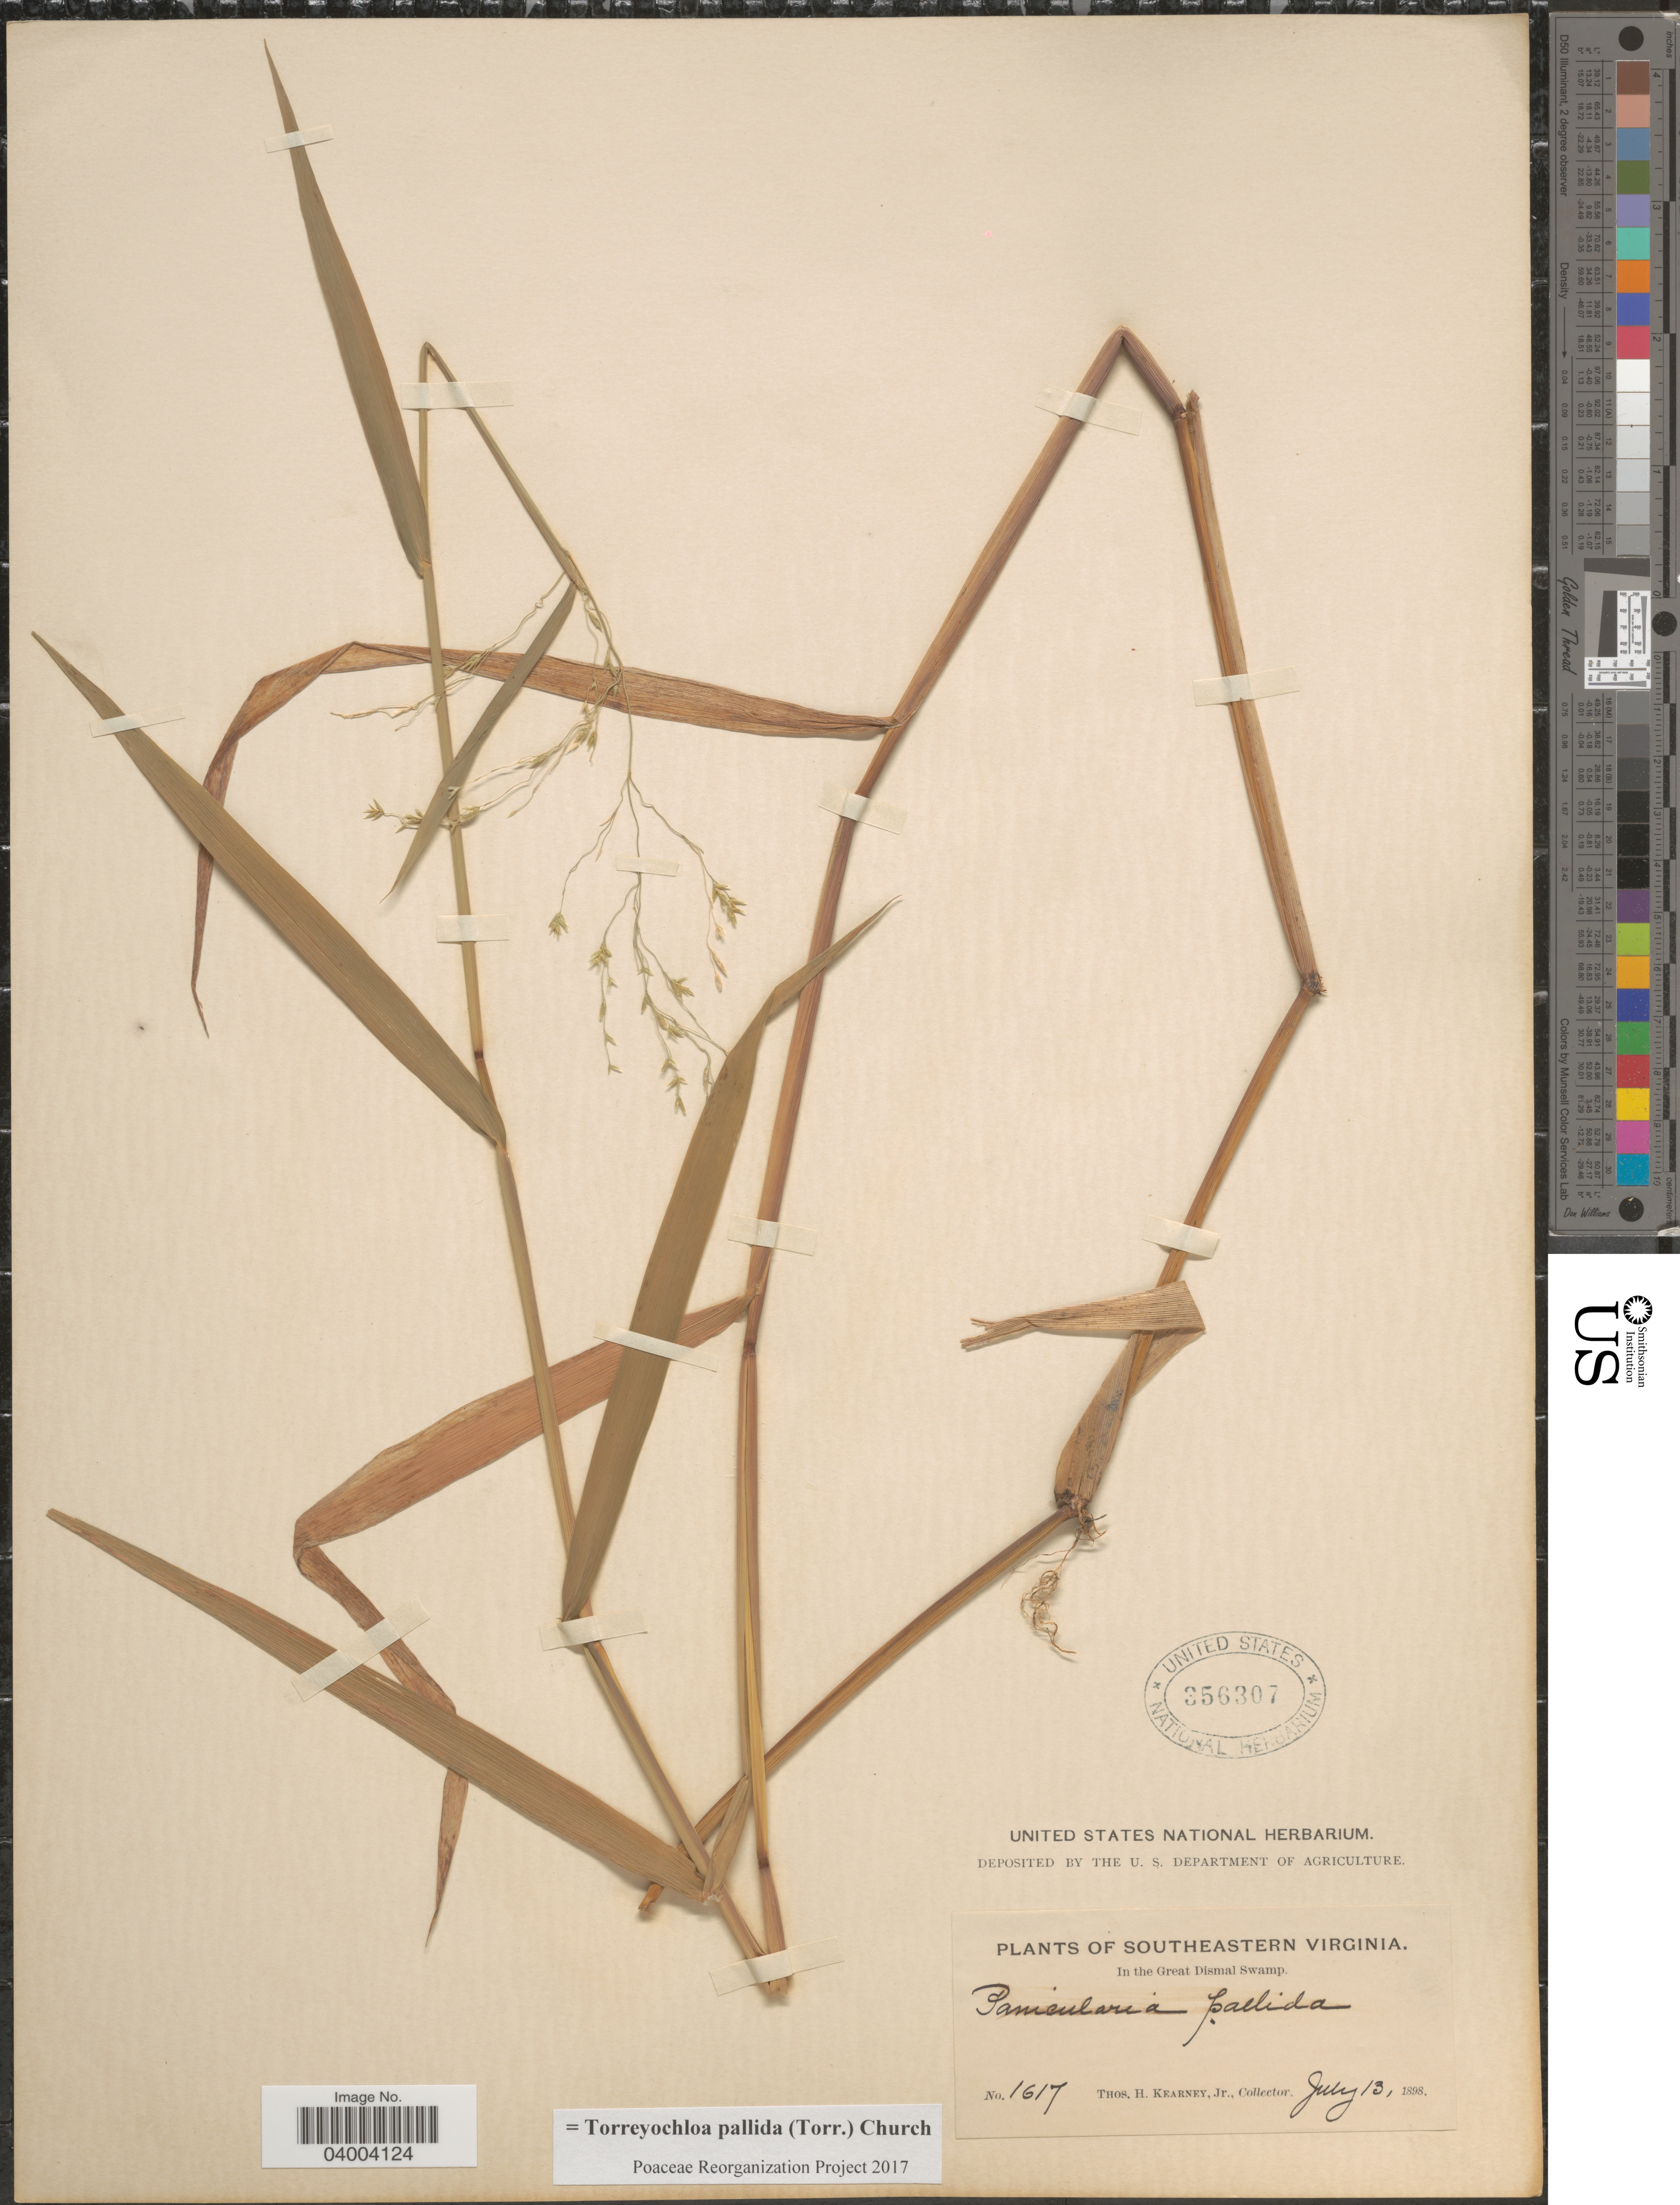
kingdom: Plantae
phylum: Tracheophyta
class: Liliopsida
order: Poales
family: Poaceae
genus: Torreyochloa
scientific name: Torreyochloa pallida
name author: (Torr.) G.L. Church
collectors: T. H. Kearney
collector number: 1617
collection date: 1898-07-13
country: United States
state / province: Virginia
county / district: City of Chesapeake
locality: Southeastern Virginia. In the Great Dismal Swamp.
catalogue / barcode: US 356307